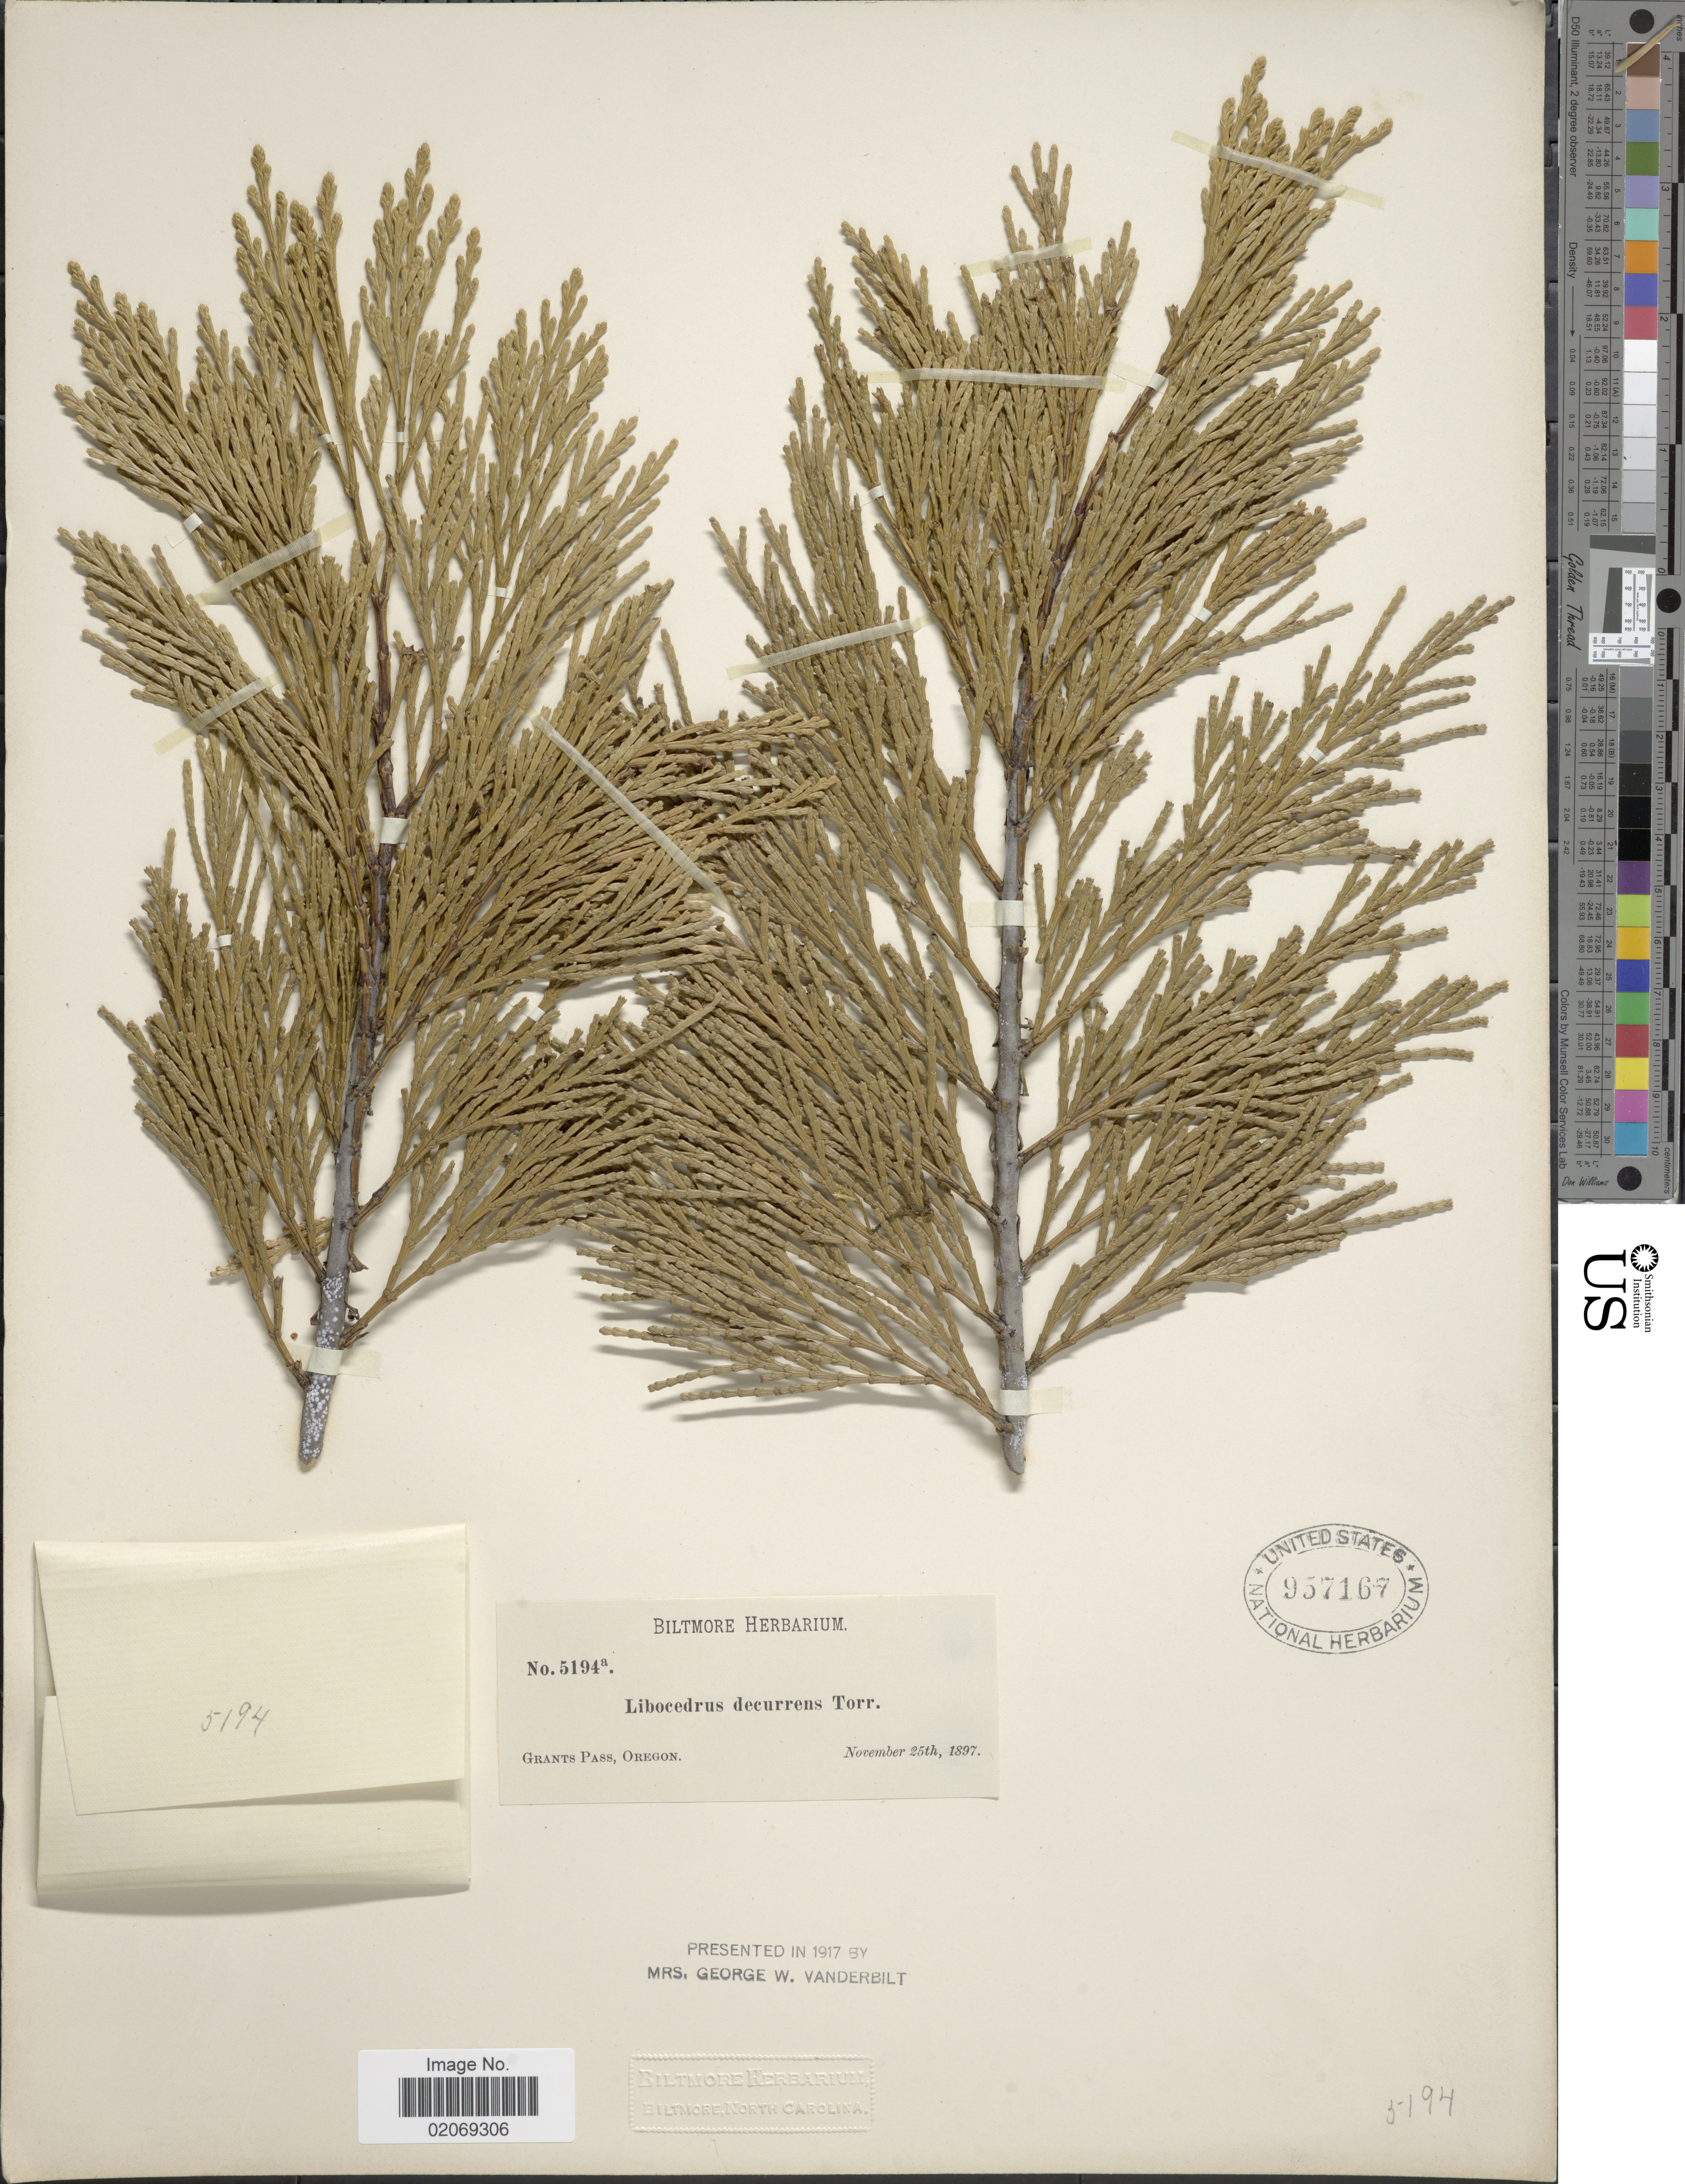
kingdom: Plantae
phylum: Tracheophyta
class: Pinopsida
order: Pinales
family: Cupressaceae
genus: Libocedrus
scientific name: Libocedrus decurrens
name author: Torr.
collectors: ex herb. Biltmore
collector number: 5194a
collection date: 1897-11-25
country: United States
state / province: Oregon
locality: Grants Pass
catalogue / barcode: US 957167